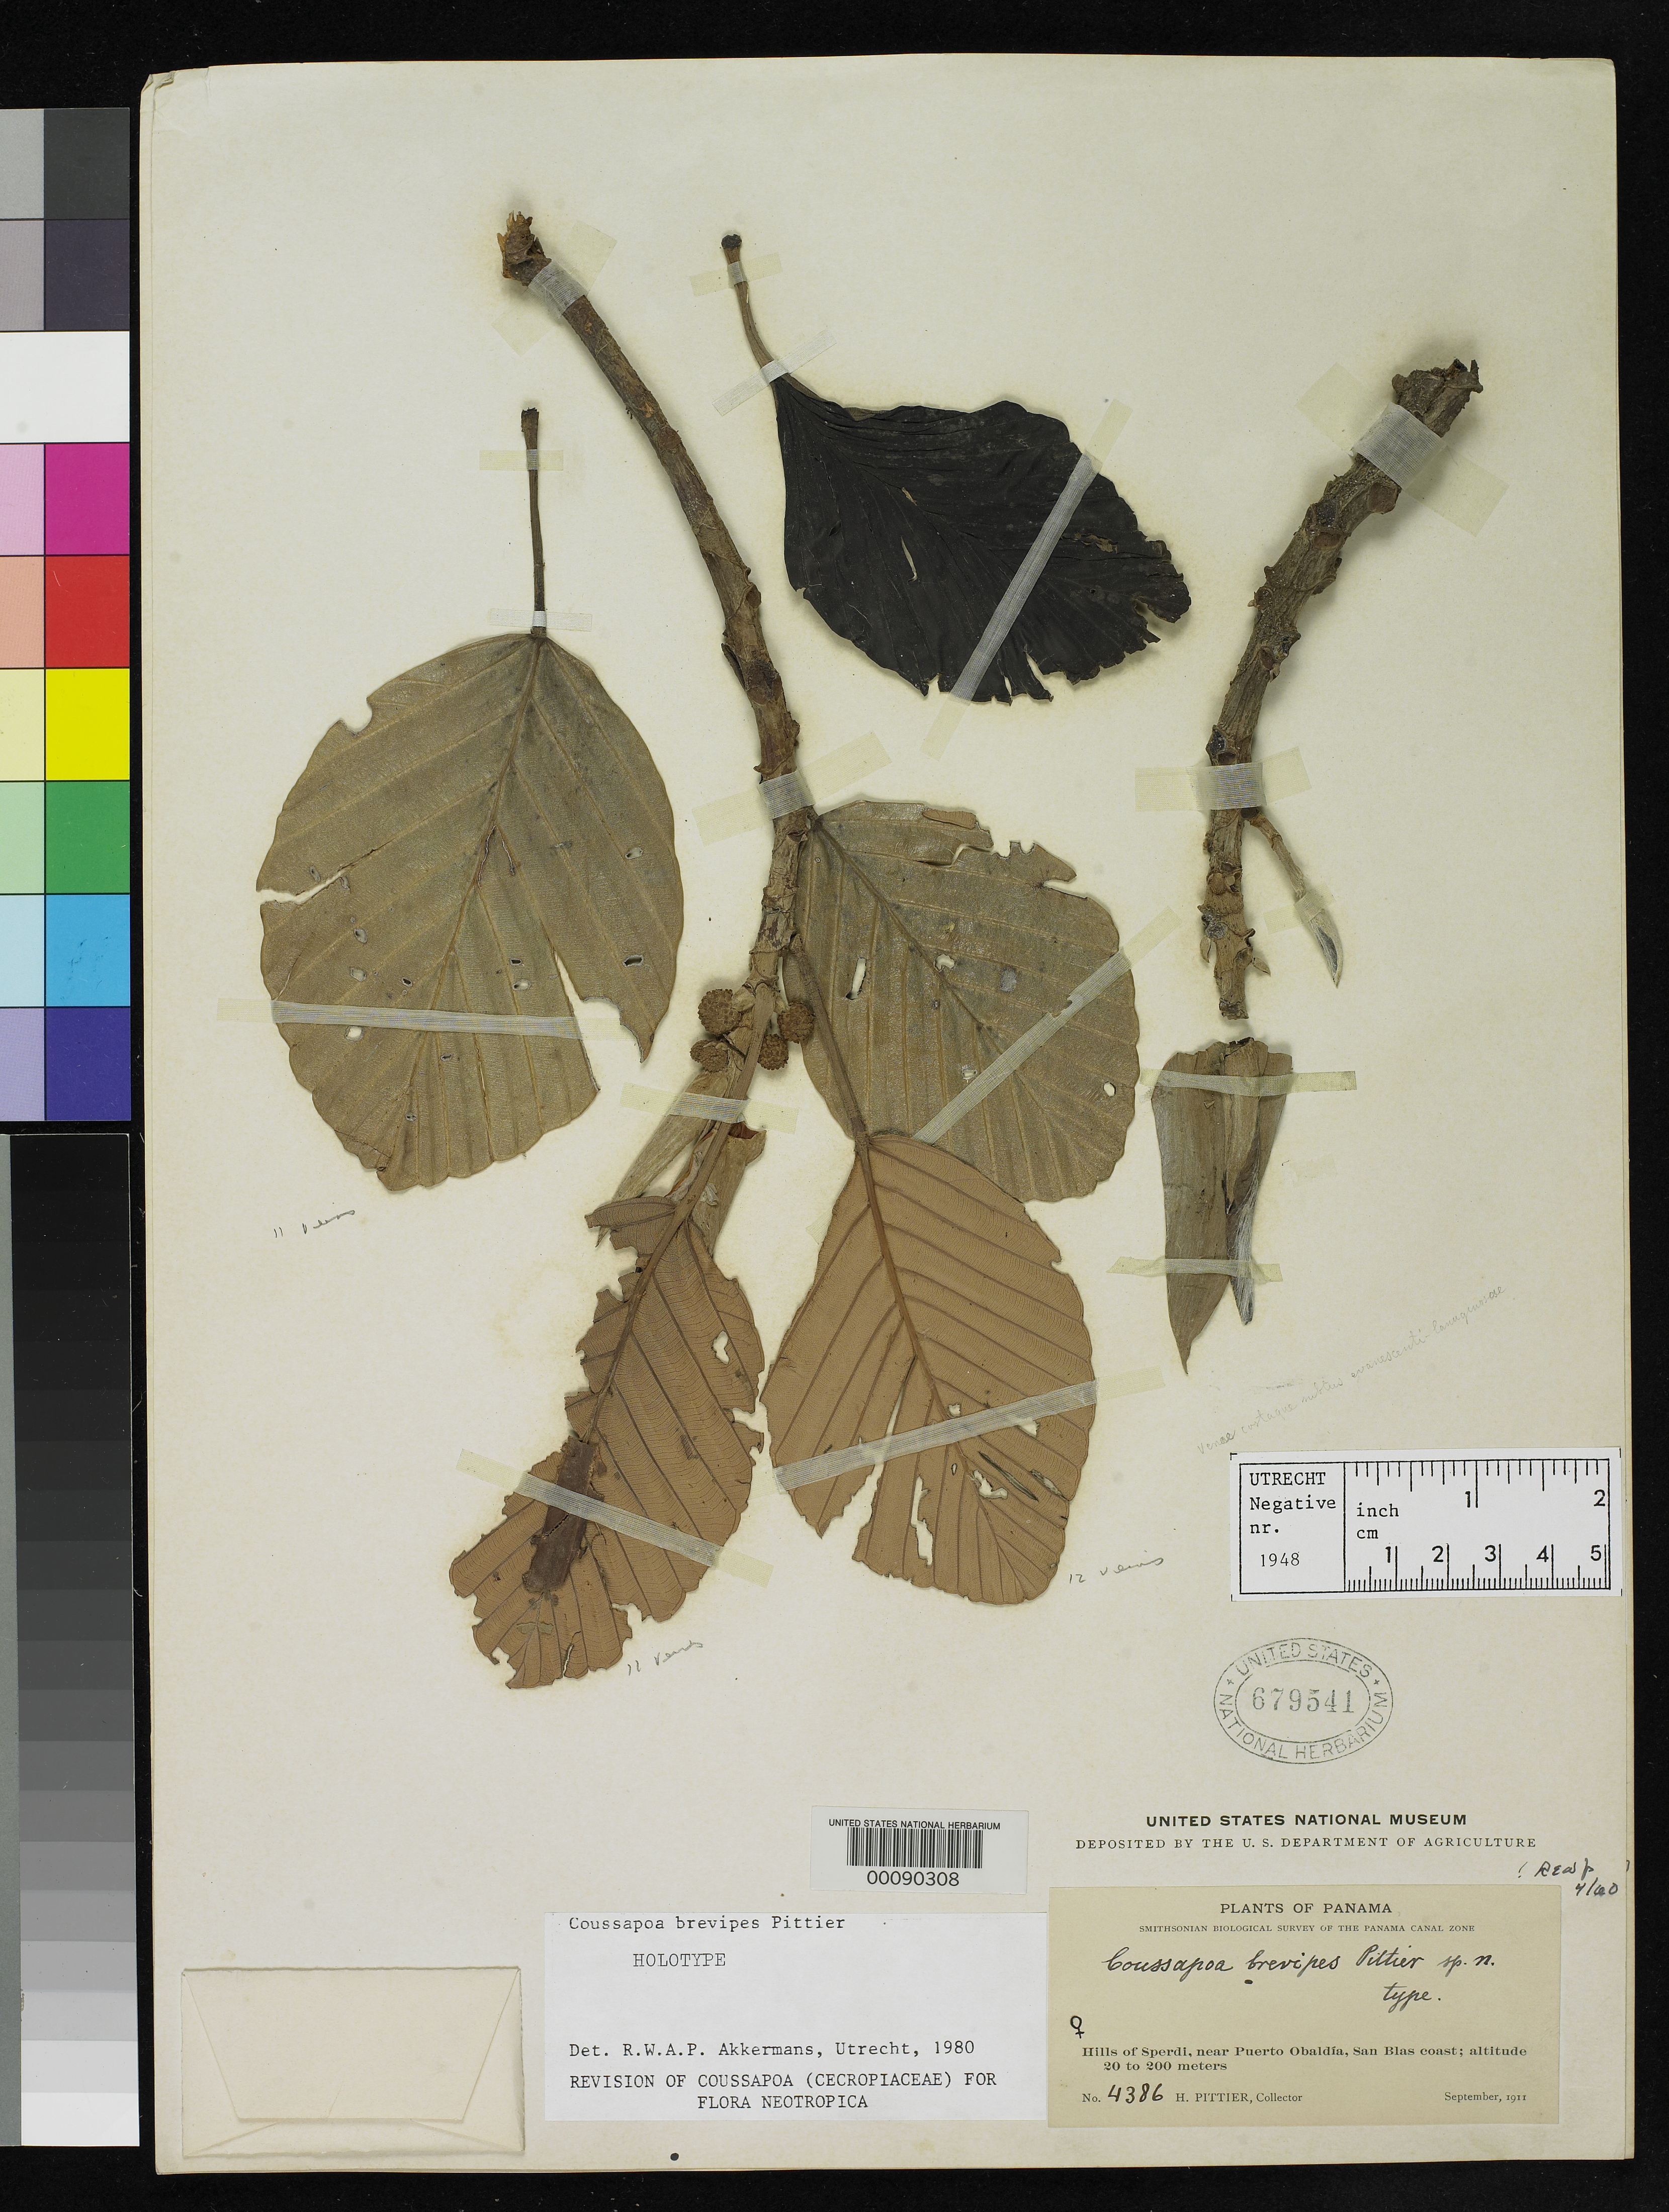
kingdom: Plantae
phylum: Tracheophyta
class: Magnoliopsida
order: Rosales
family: Urticaceae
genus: Coussapoa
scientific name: Coussapoa brevipes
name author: Pittier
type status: Holotype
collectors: H. F. Pittier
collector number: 4386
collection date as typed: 05 Sep 1911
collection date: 1911-09-05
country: Panama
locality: Hills of Sperdi, near Puerto Obaldia, San Blas coast.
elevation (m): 20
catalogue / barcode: US 679541